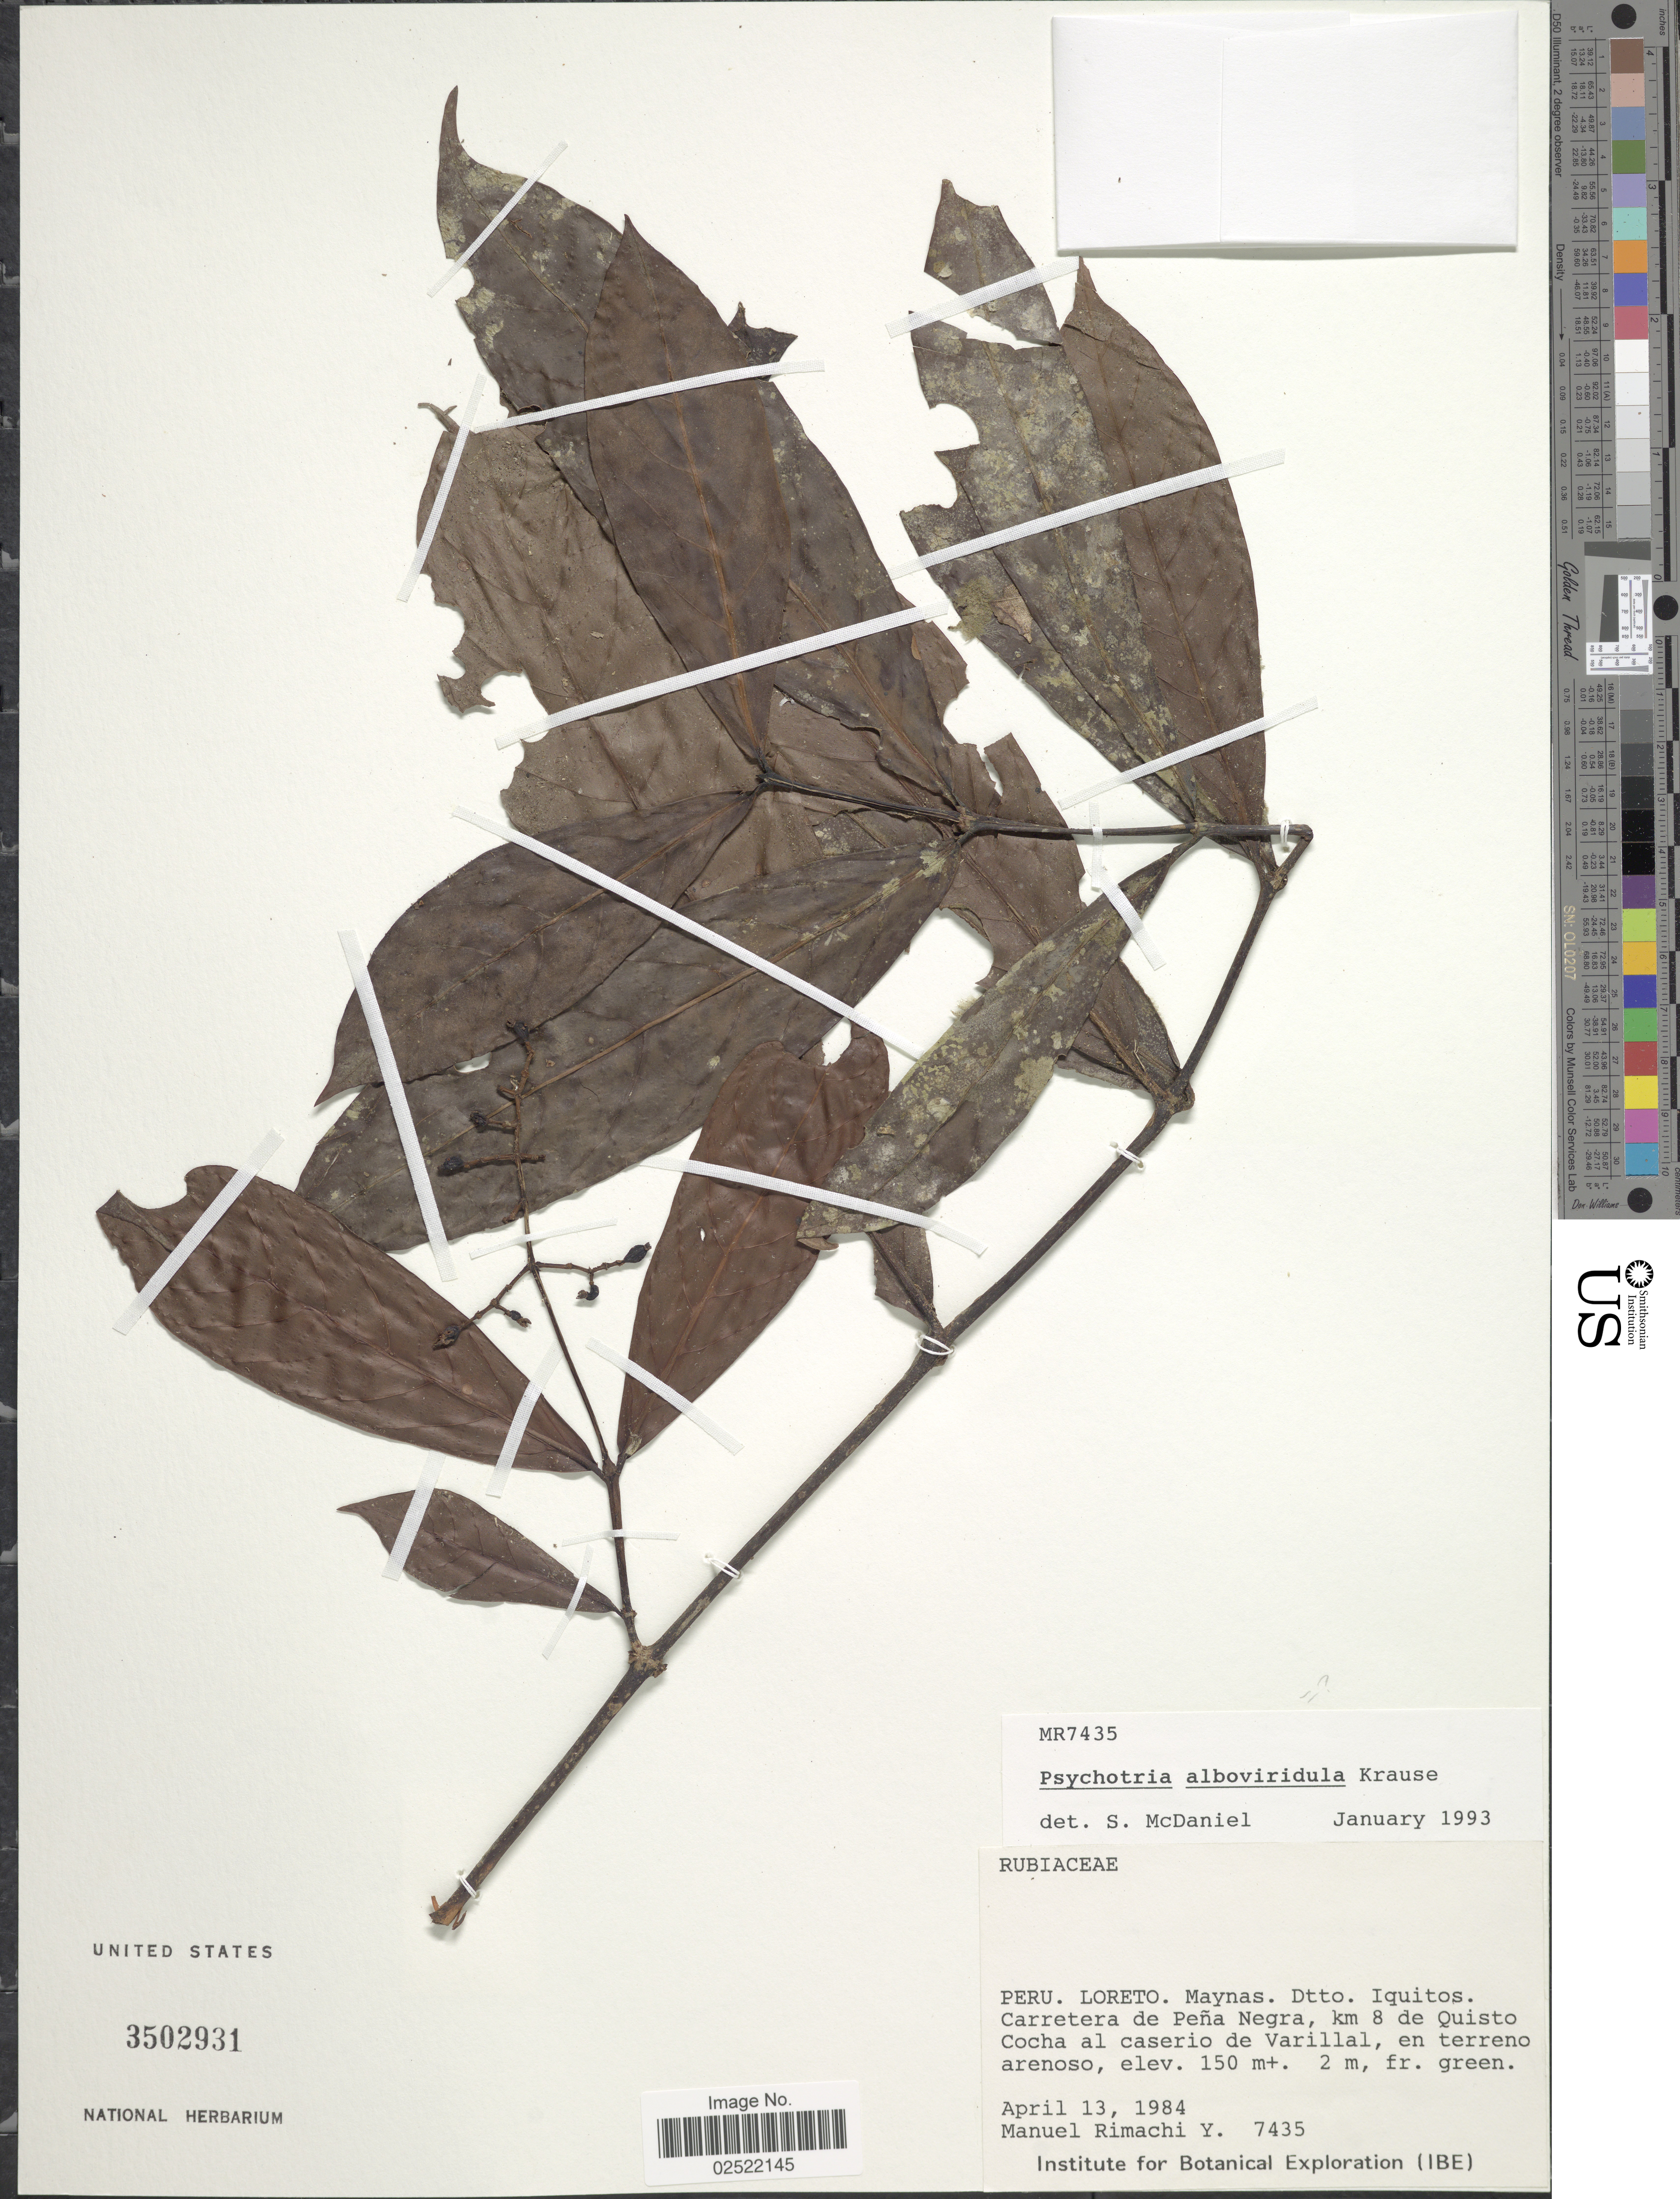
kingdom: Plantae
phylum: Tracheophyta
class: Magnoliopsida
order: Gentianales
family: Rubiaceae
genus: Psychotria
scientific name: Psychotria sp.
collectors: M. Rimachi Y.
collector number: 7435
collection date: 1984-04-13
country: Peru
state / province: Loreto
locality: Per. Loreto. Maynas. Dtto. Iquitos. Carretera de Pena Negra, km 8 de Quisto Cocha al caserio de Varillal, en terreno arenoso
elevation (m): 150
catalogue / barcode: US 3502931